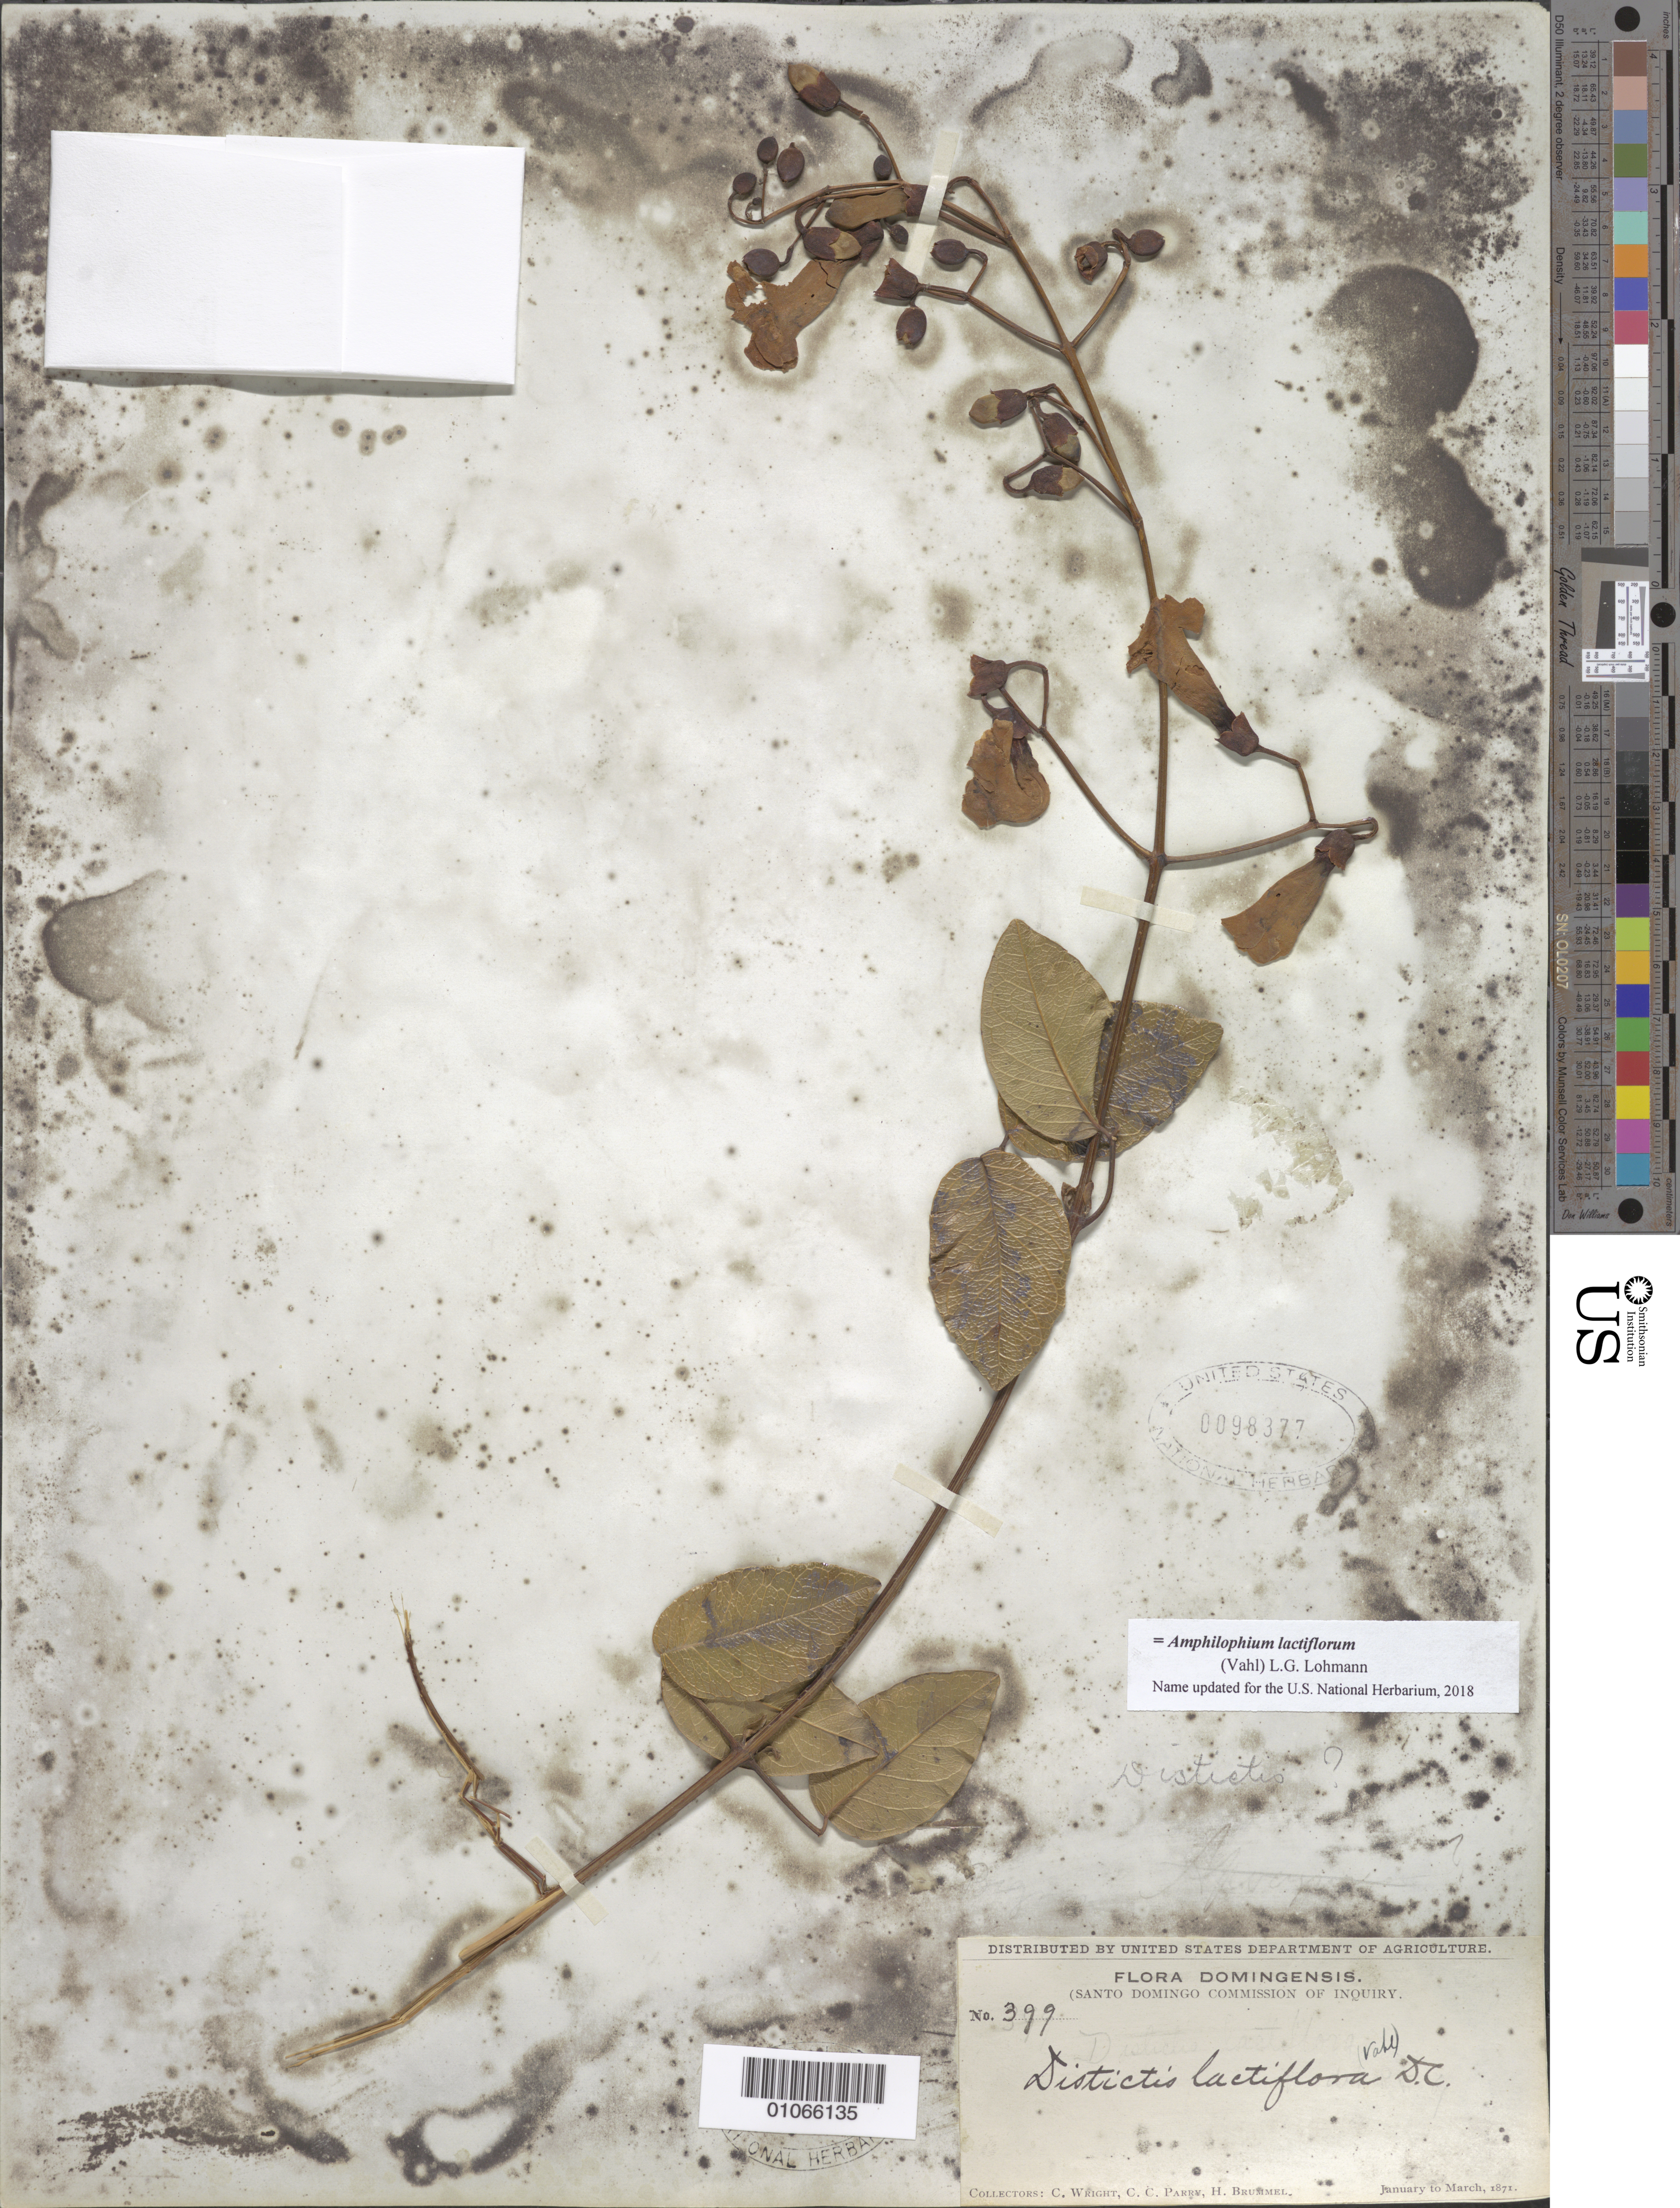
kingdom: Plantae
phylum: Tracheophyta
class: Magnoliopsida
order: Lamiales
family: Bignoniaceae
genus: Amphilophium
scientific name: Amphilophium lactiflorum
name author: (Vahl) L.G. Lohmann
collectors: C. Wright, C. C. Parry & H. Brummel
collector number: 399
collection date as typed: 01 Jan 1871 to 31 Mar 1871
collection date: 1871-01-01/1871-03-31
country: Dominican Republic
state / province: Santo Domingo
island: Hispaniola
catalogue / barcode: US 98377